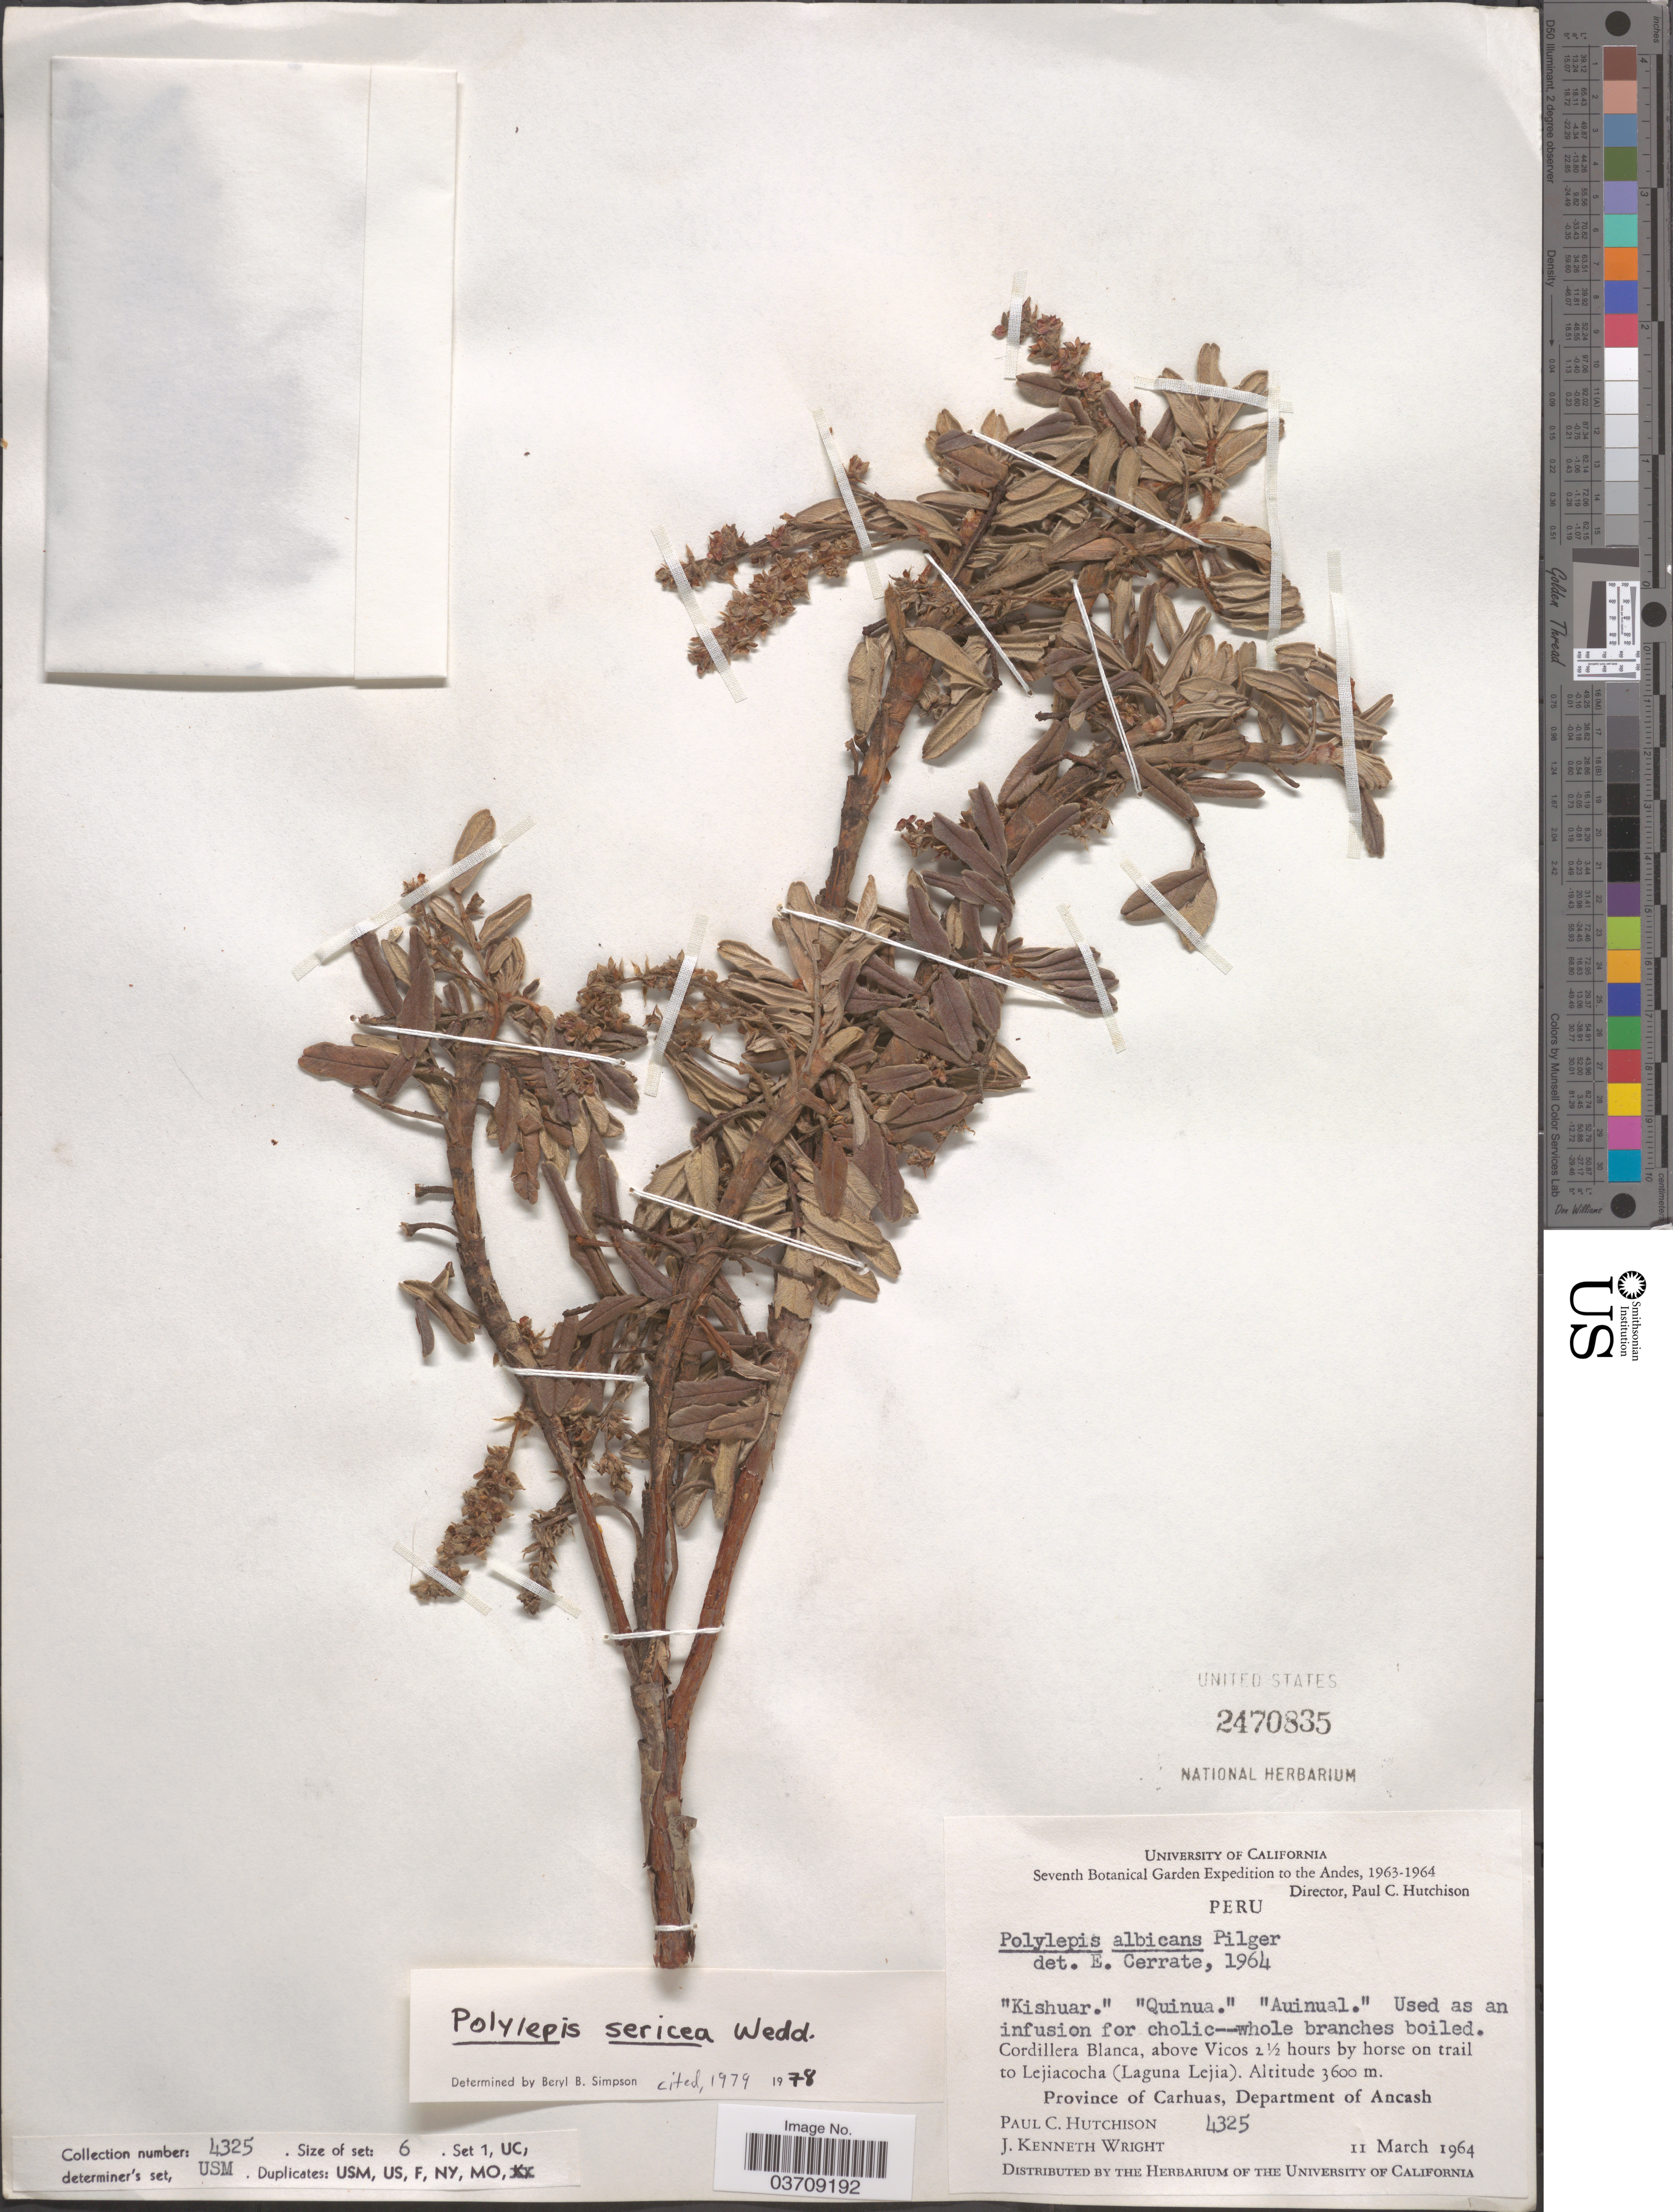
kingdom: Plantae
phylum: Tracheophyta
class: Magnoliopsida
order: Rosales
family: Rosaceae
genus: Polylepis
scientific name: Polylepis sericea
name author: Wedd.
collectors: P. C. Hutchison & J. K. Wright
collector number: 4325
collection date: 1964-03-11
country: Peru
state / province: Ancash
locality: The Andes. Cordillera Blanca, above Vicos 2½ hours by horse on trail to Leijiacocha (Laguna Lejia). Province of Carhuas, Department of Ancash.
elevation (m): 3600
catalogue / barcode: US 2470835